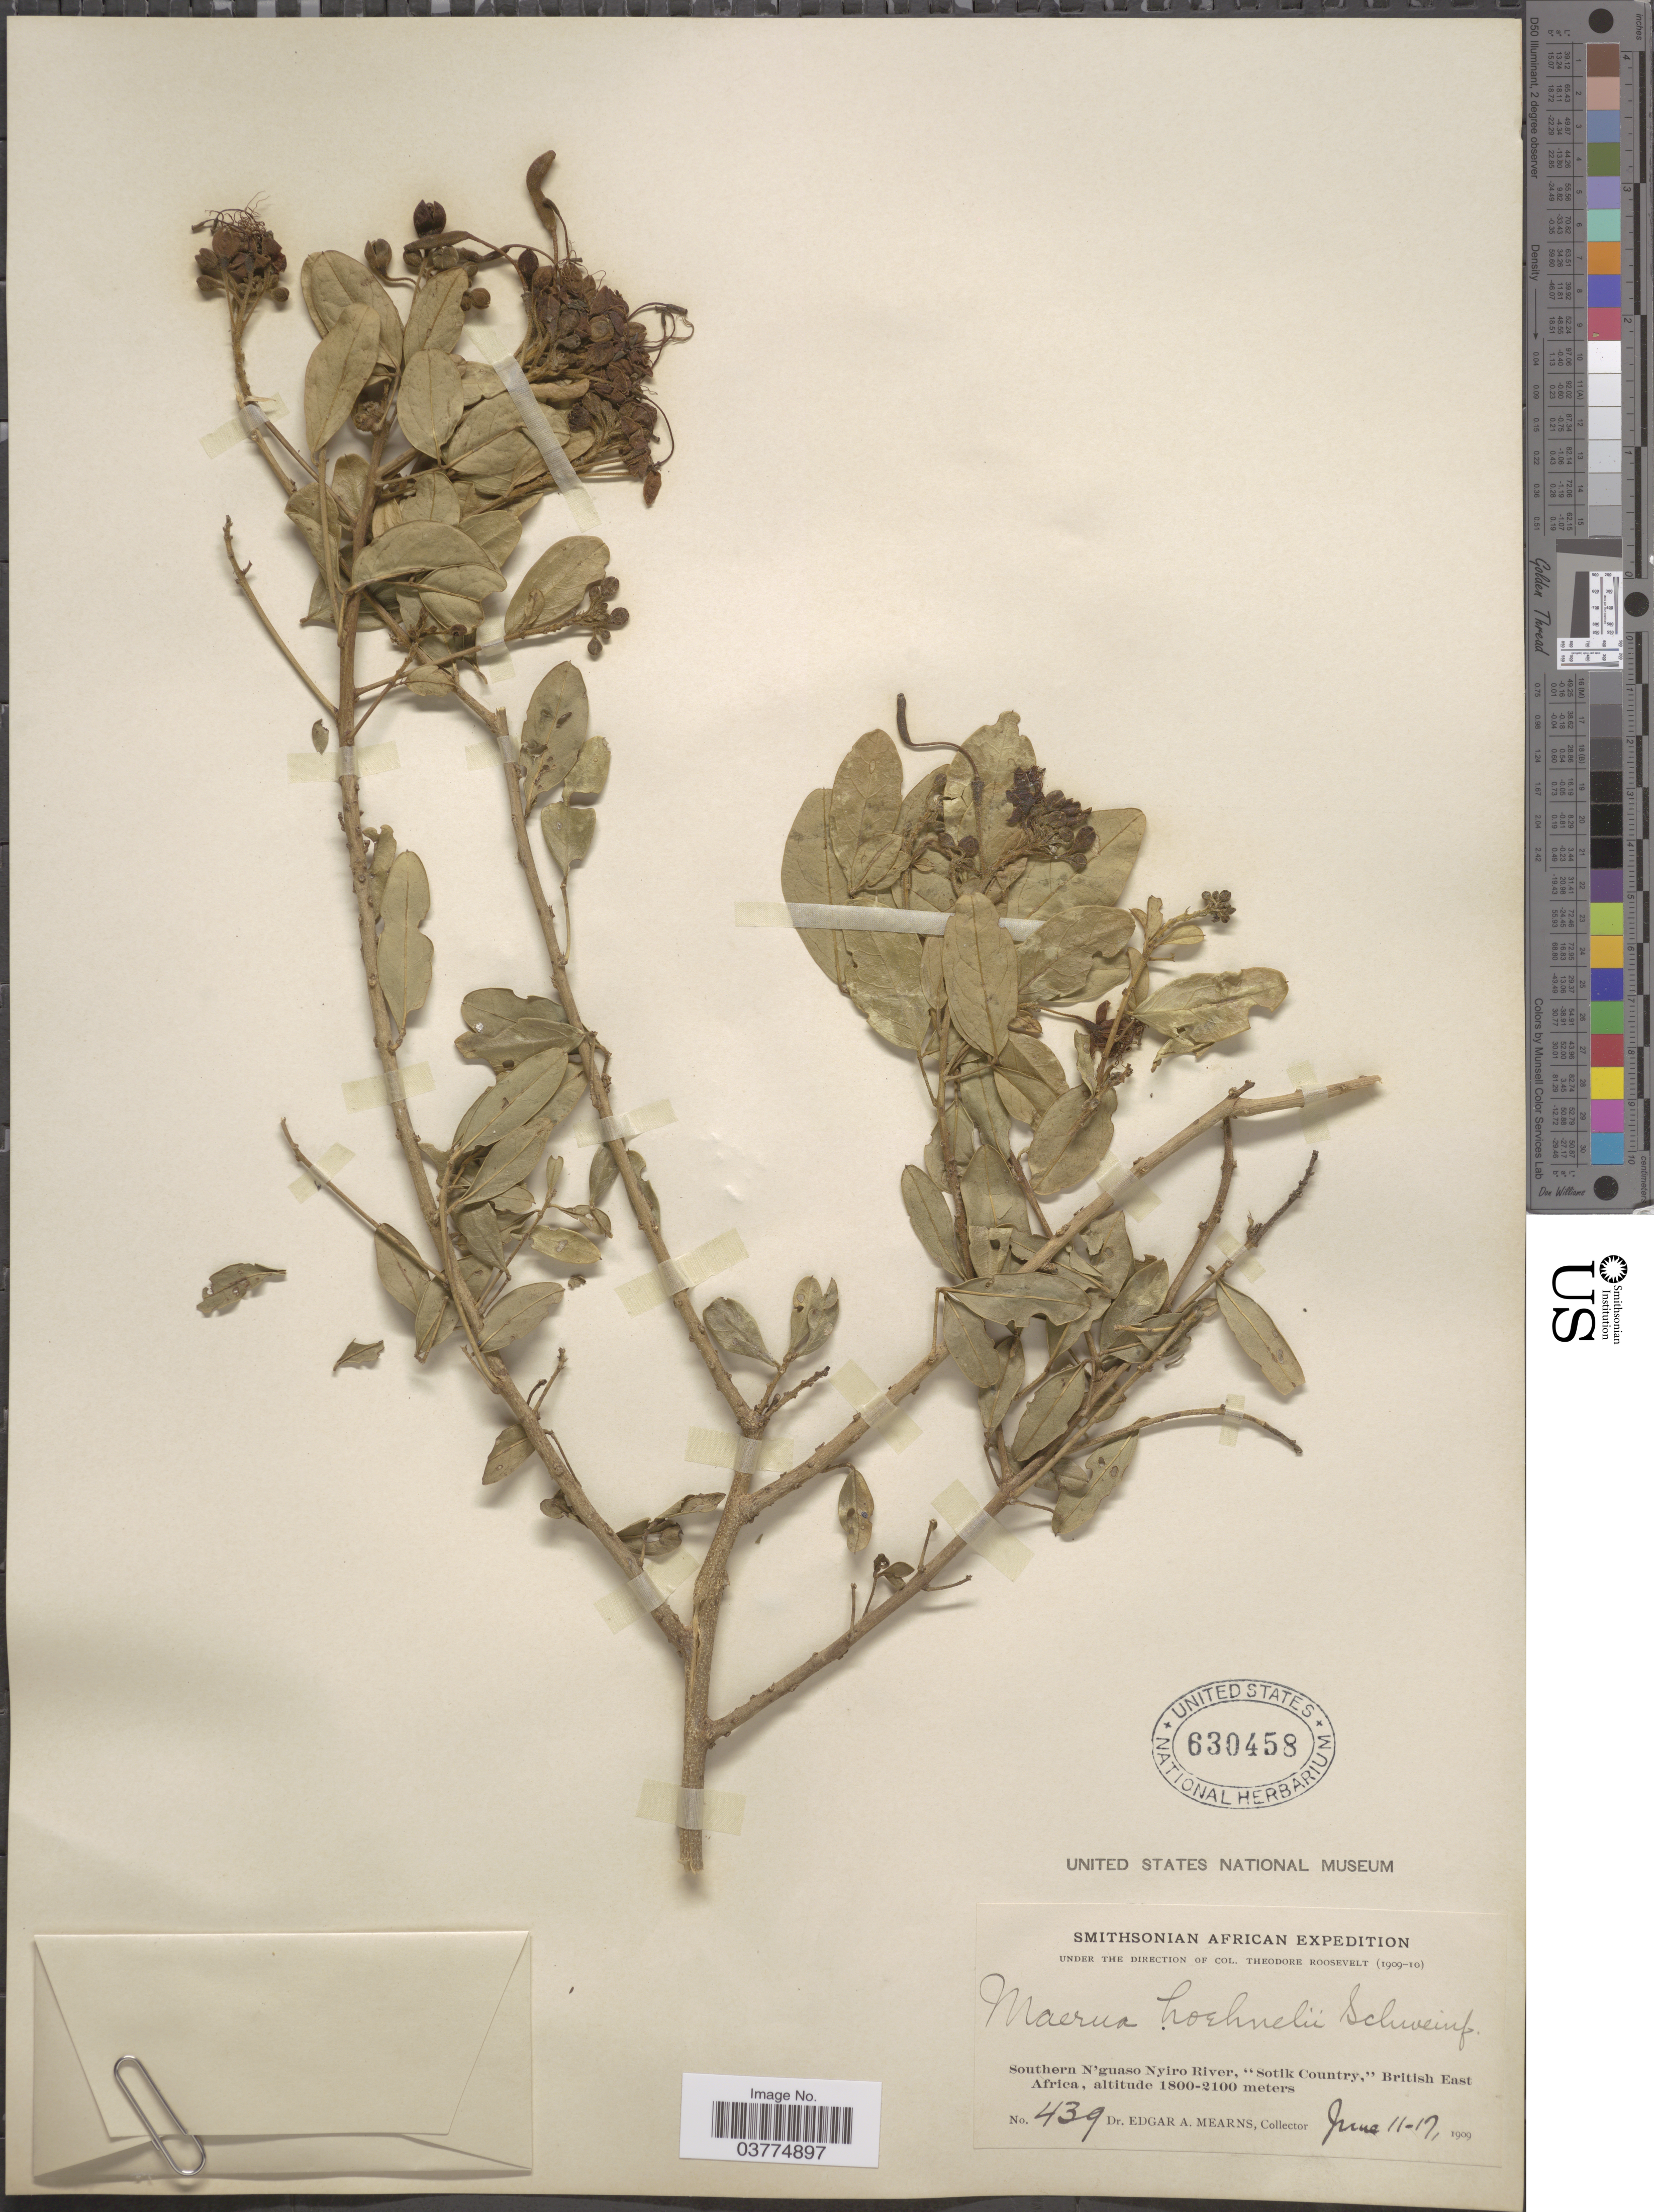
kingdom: Plantae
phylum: Tracheophyta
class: Magnoliopsida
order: Brassicales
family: Capparaceae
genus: Maerua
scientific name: Maerua hoehnelii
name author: Schweinf.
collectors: E. A. Mearns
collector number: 439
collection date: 1909-06-11/1909-06-17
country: Kenya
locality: Southern N'guaso Nyiro River, "Sotik Country", British East Africa.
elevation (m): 1800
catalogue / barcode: US 630458